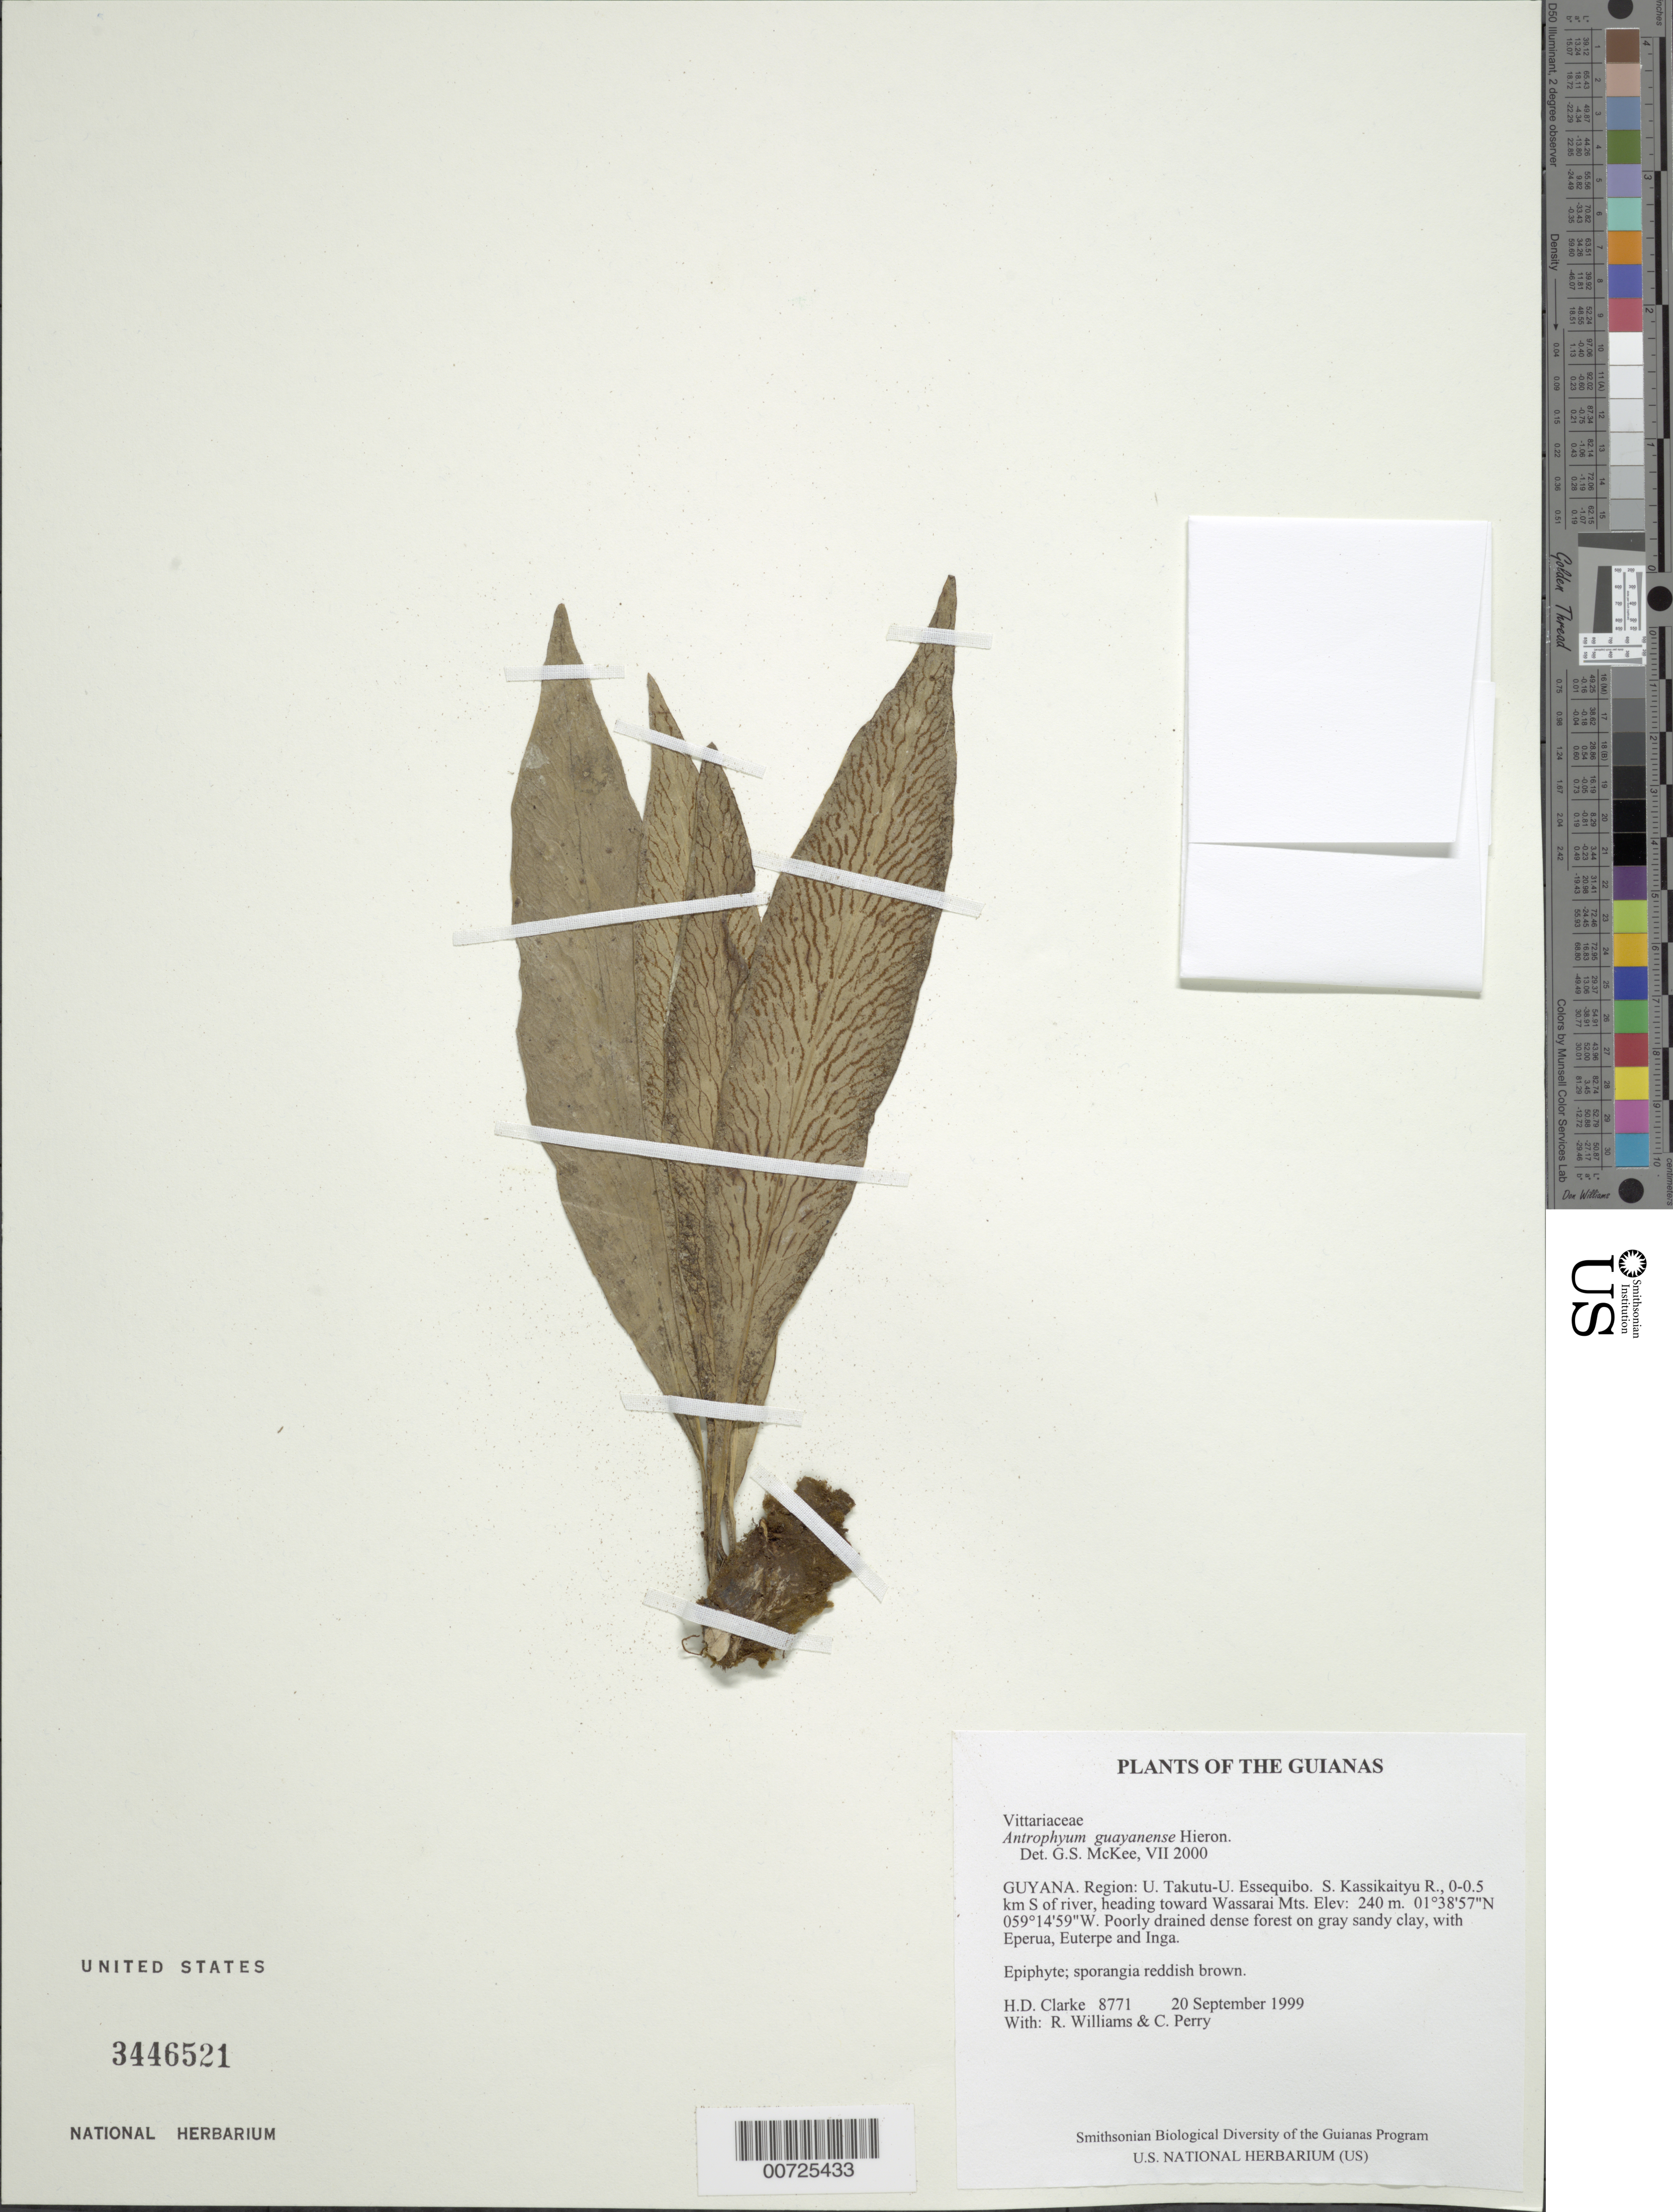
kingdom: Plantae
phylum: Tracheophyta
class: Polypodiopsida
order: Polypodiales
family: Pteridaceae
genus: Polytaenium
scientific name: Polytaenium guayanense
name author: (Hieron.) Alston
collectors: H. D. Clarke, R. Williams & C. Perry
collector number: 8771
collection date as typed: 20 September 1999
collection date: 1999-09-20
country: Guyana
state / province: U. Takutu-U. Essequibo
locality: S. Kassikaityu R., 0-0.5 km S of river, heading toward Wassarai Mts.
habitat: Poorly drained dense forest on gray sandy clay, with Eperua, Euterpe and Inga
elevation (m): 240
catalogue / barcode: US 3446521